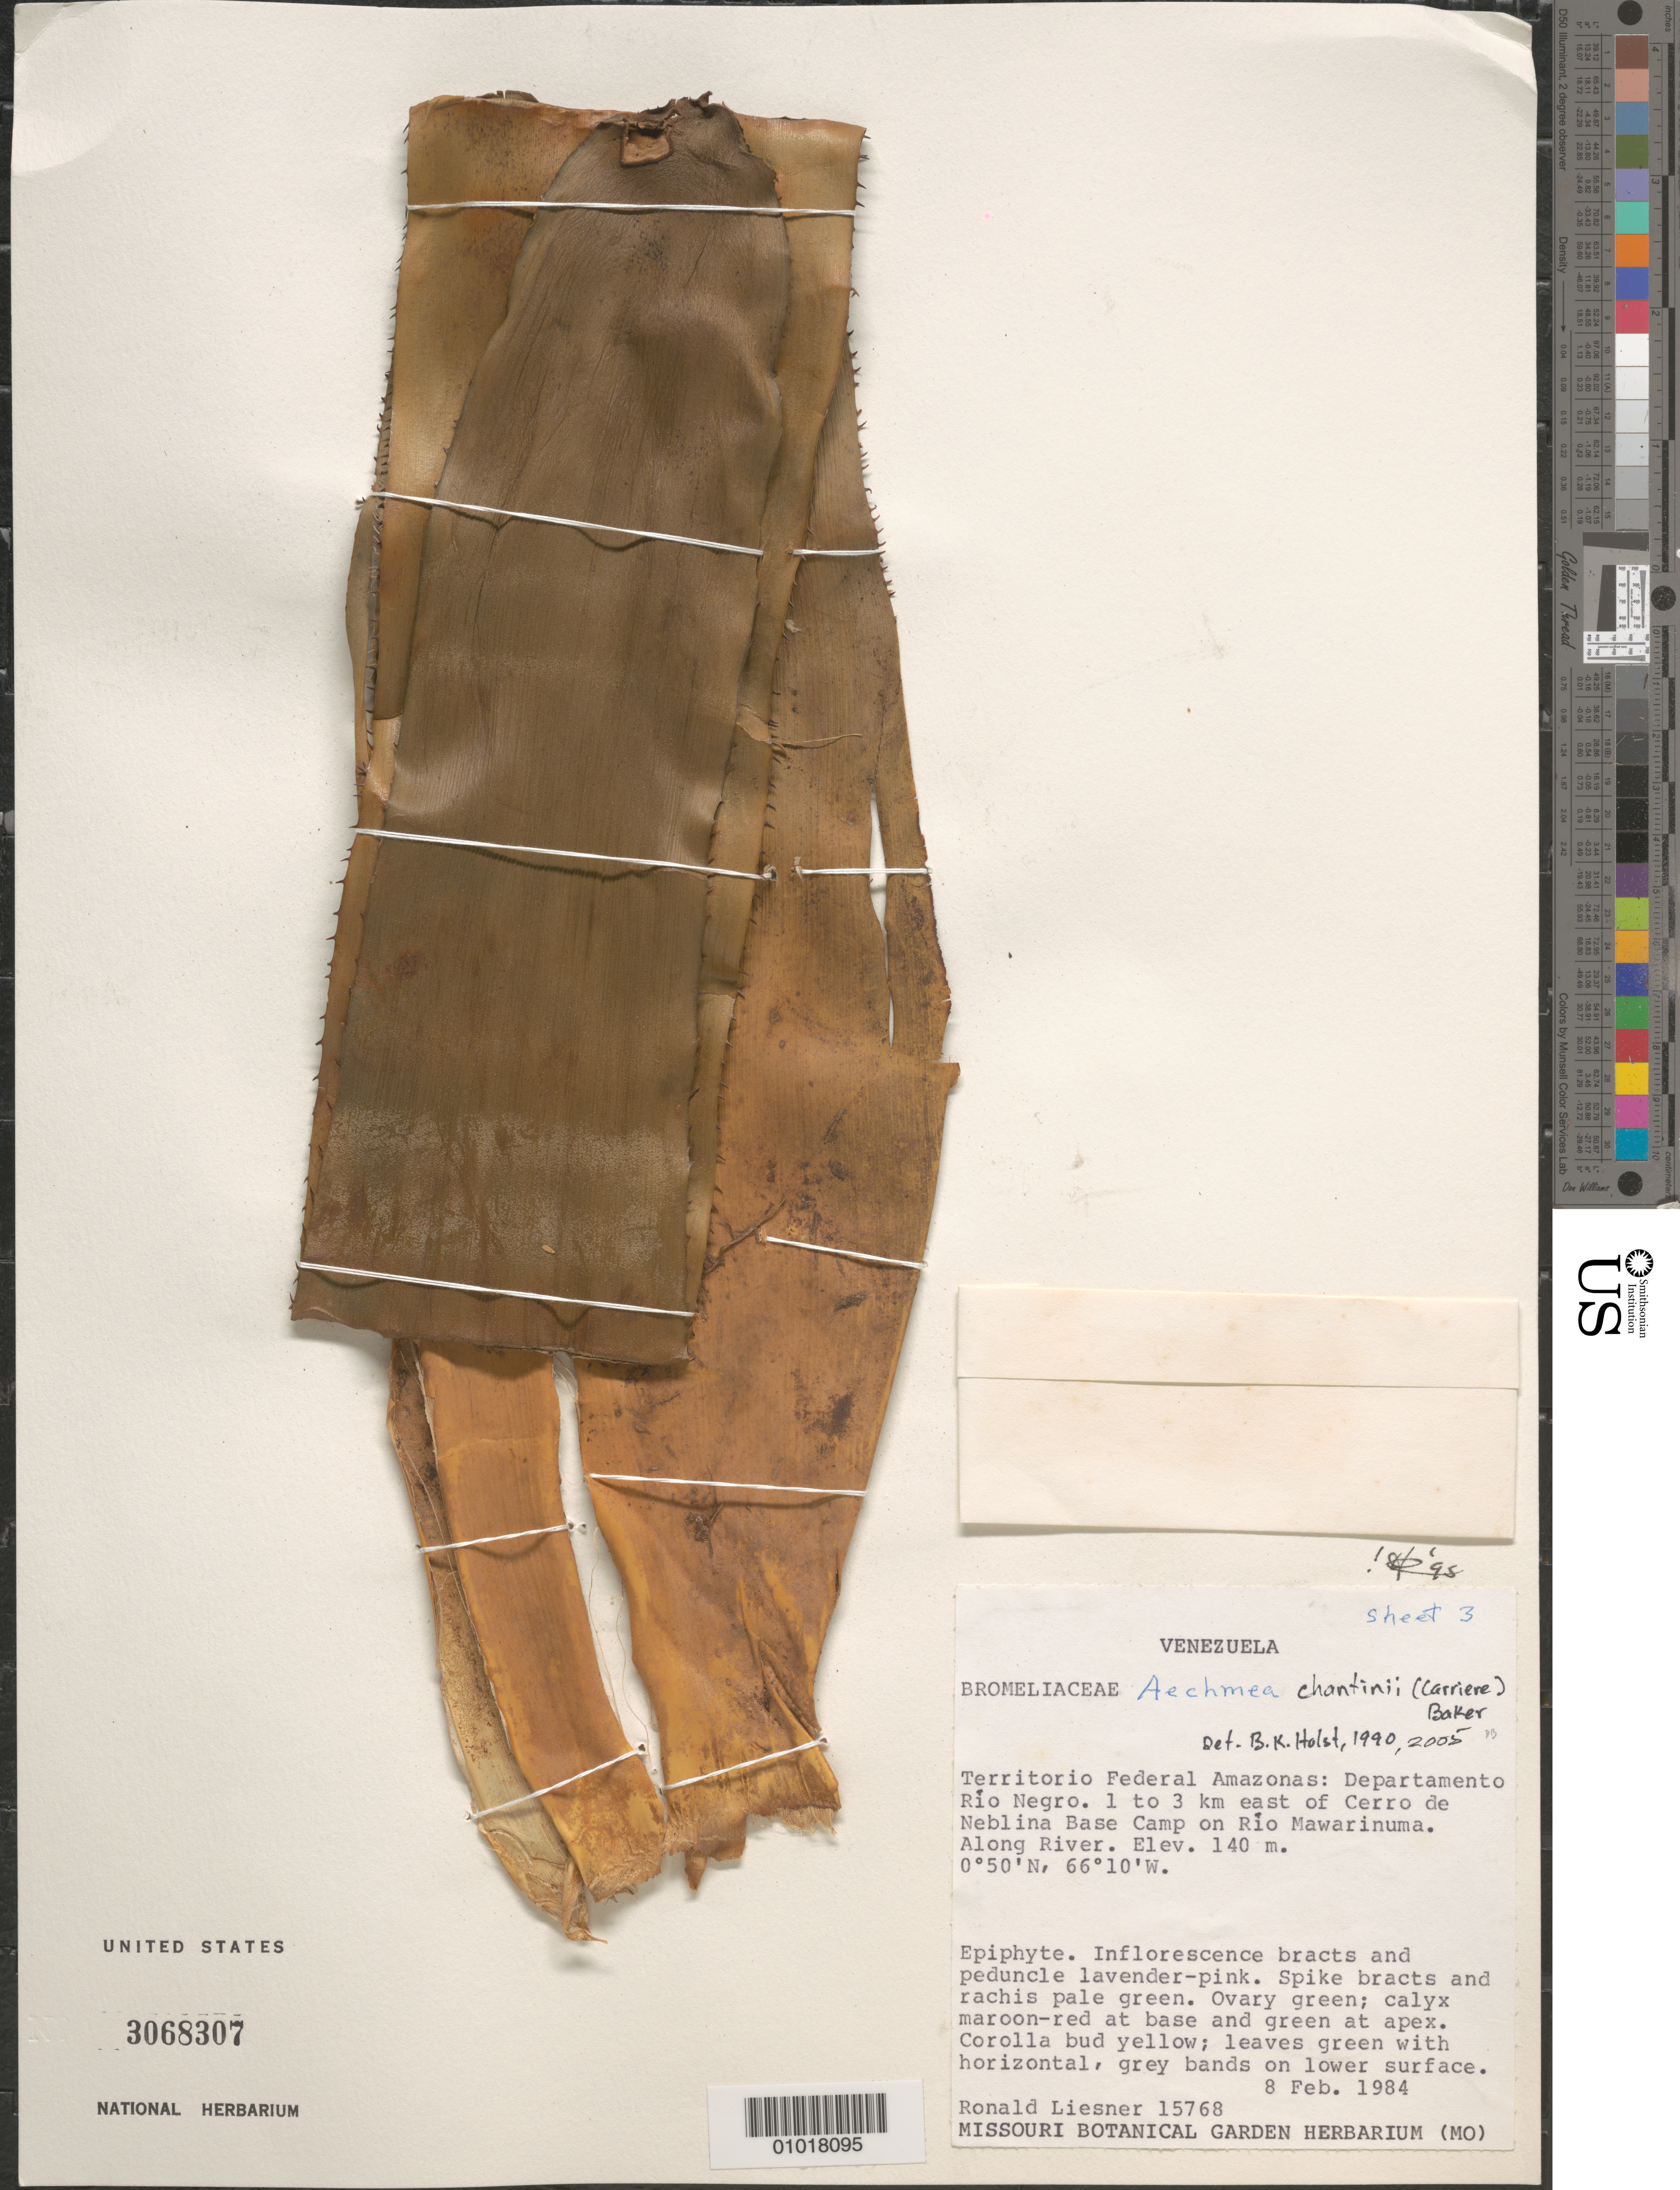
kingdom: Plantae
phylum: Tracheophyta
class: Liliopsida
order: Poales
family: Bromeliaceae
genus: Aechmea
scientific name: Aechmea chantinii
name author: (Carrière) Baker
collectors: R. L. Liesner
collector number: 15768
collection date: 1984-02-08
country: Venezuela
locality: Territorio Federal Amazonas; Departamento Río Negro. 1 to 3 km east of Cerro de La Neblina Base Camp on Río Mawarinuma. Along River.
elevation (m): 140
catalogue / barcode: US 3068307